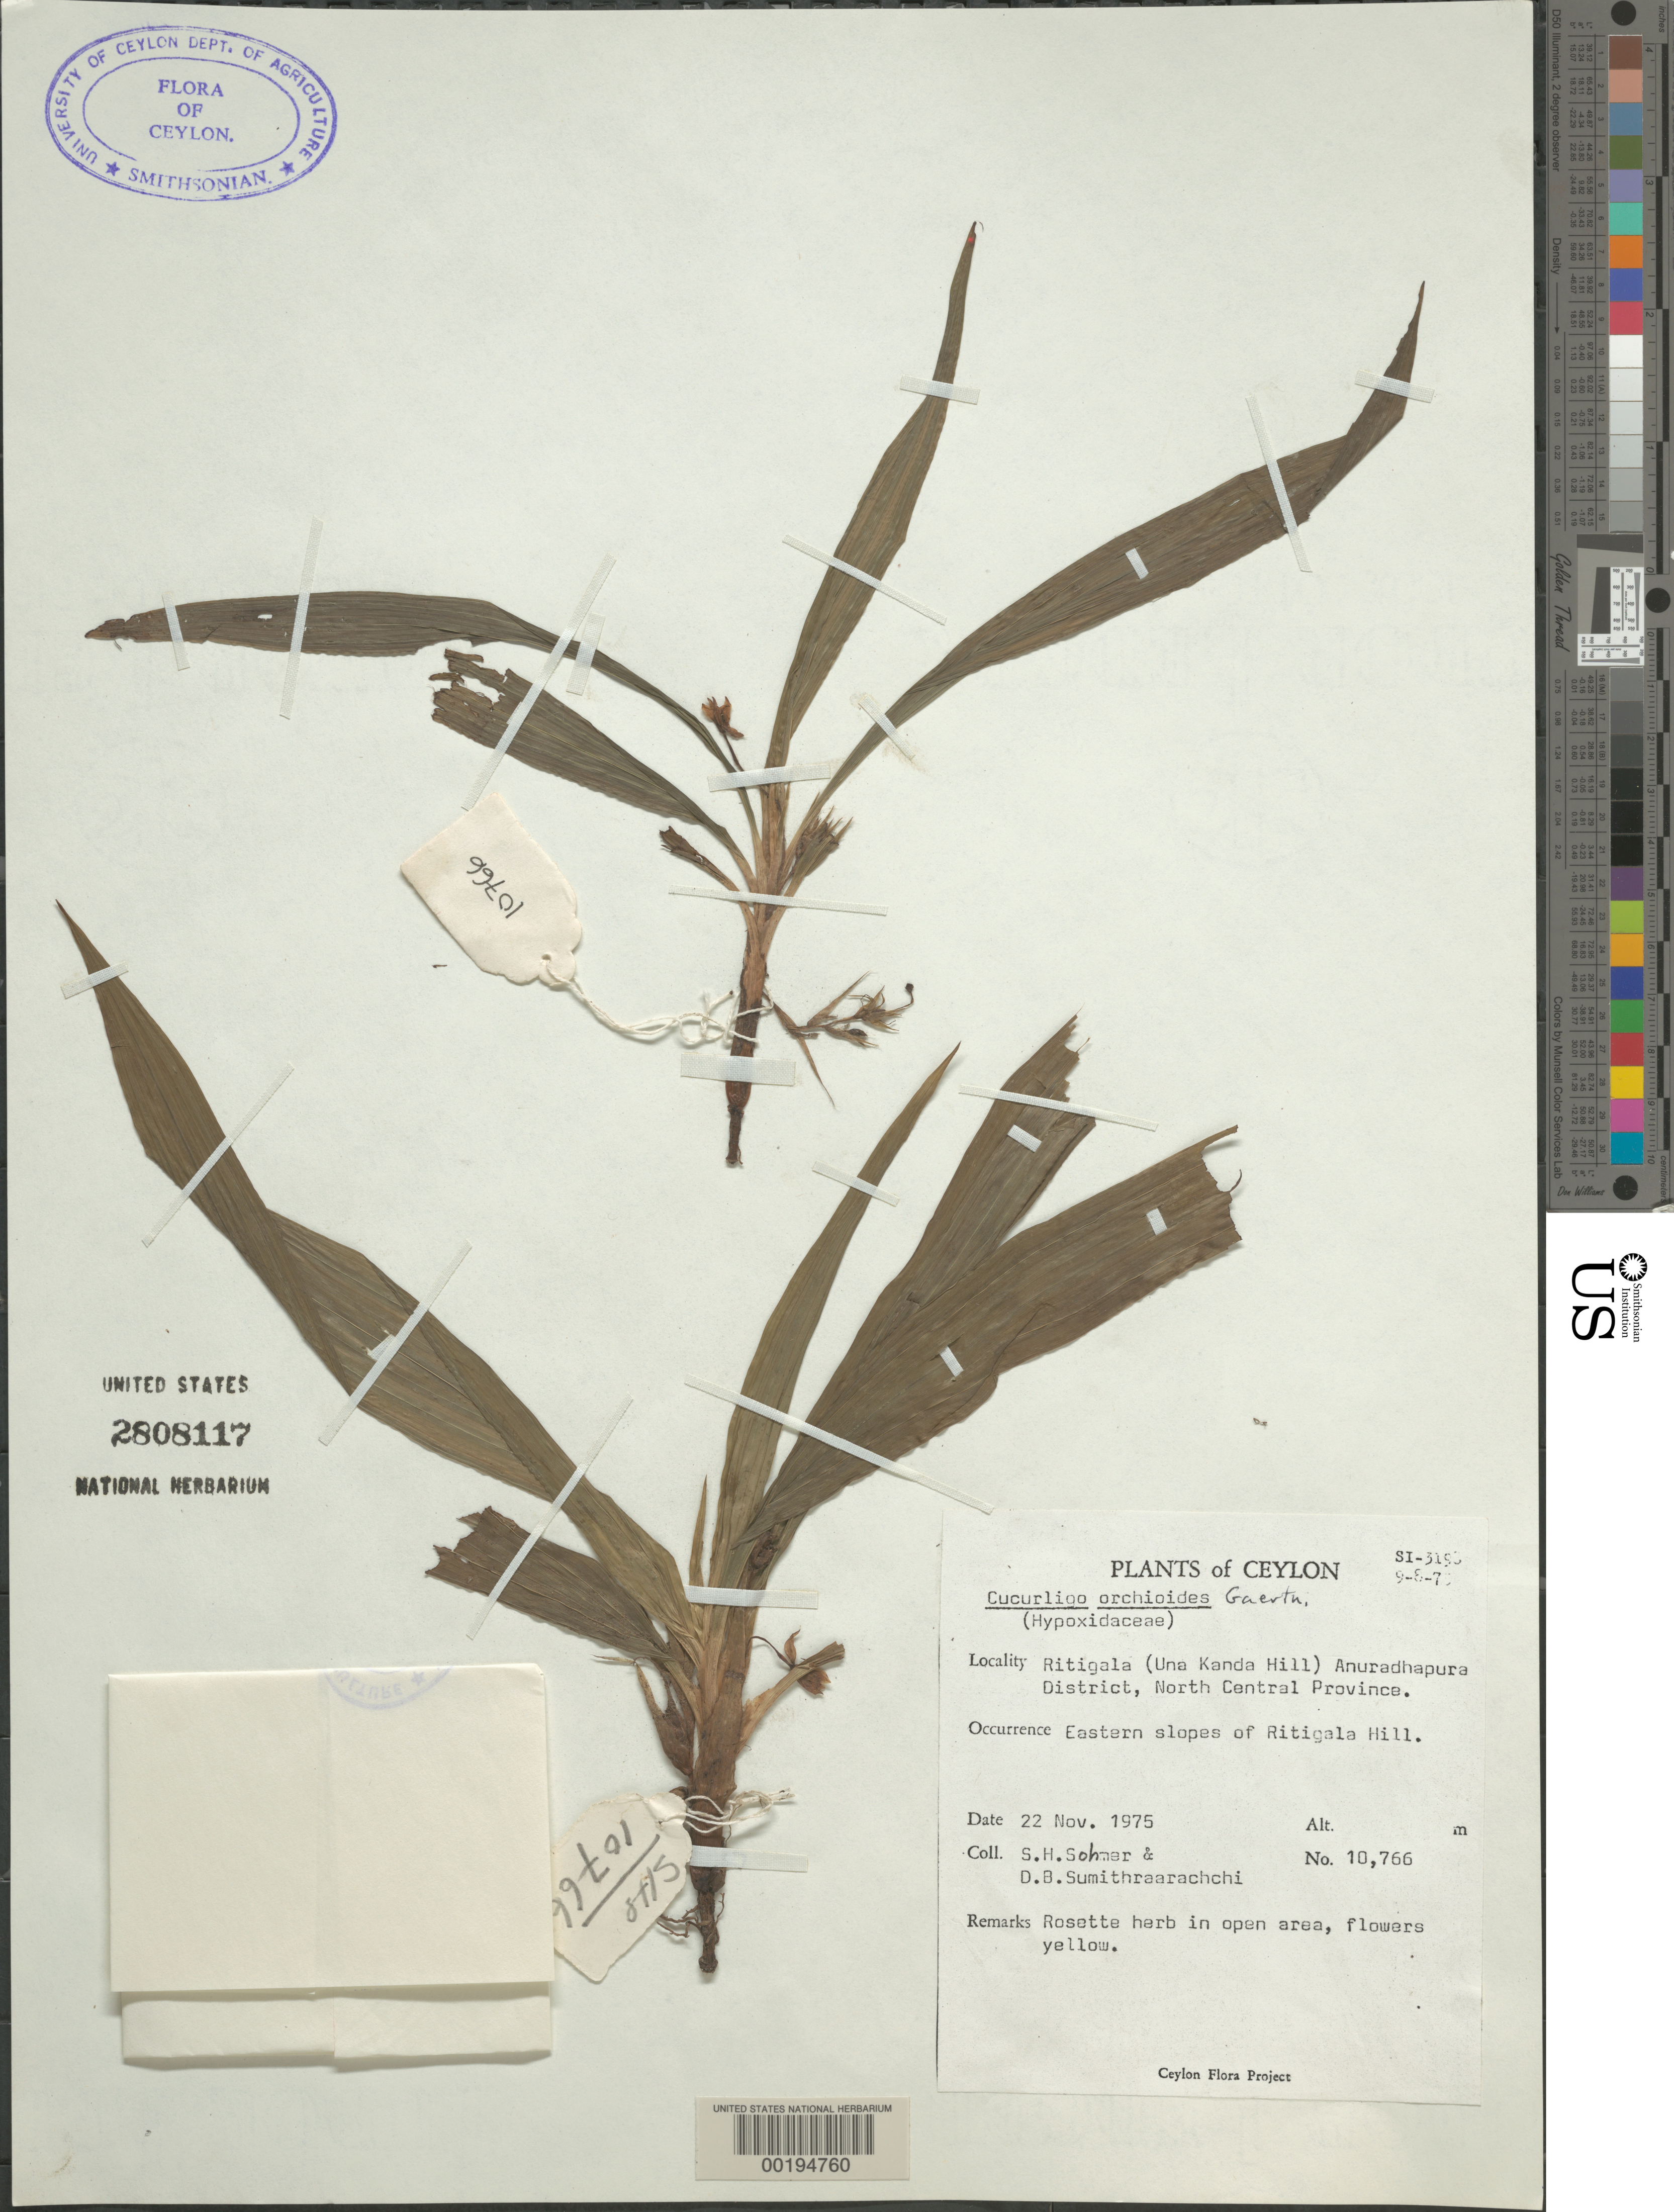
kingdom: Plantae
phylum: Tracheophyta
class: Liliopsida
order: Asparagales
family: Hypoxidaceae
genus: Curculigo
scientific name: Curculigo orchioides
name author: Gaertn.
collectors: S. H. Sohmer & D. B. Sumithraarachchi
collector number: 10766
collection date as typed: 22 Nov 1975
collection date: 1975-11-22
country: Sri Lanka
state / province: North Central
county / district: Anuradhapura Dist.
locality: Ritigala (una kanda hill); eastern slopes of ritigala hill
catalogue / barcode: US 2808117